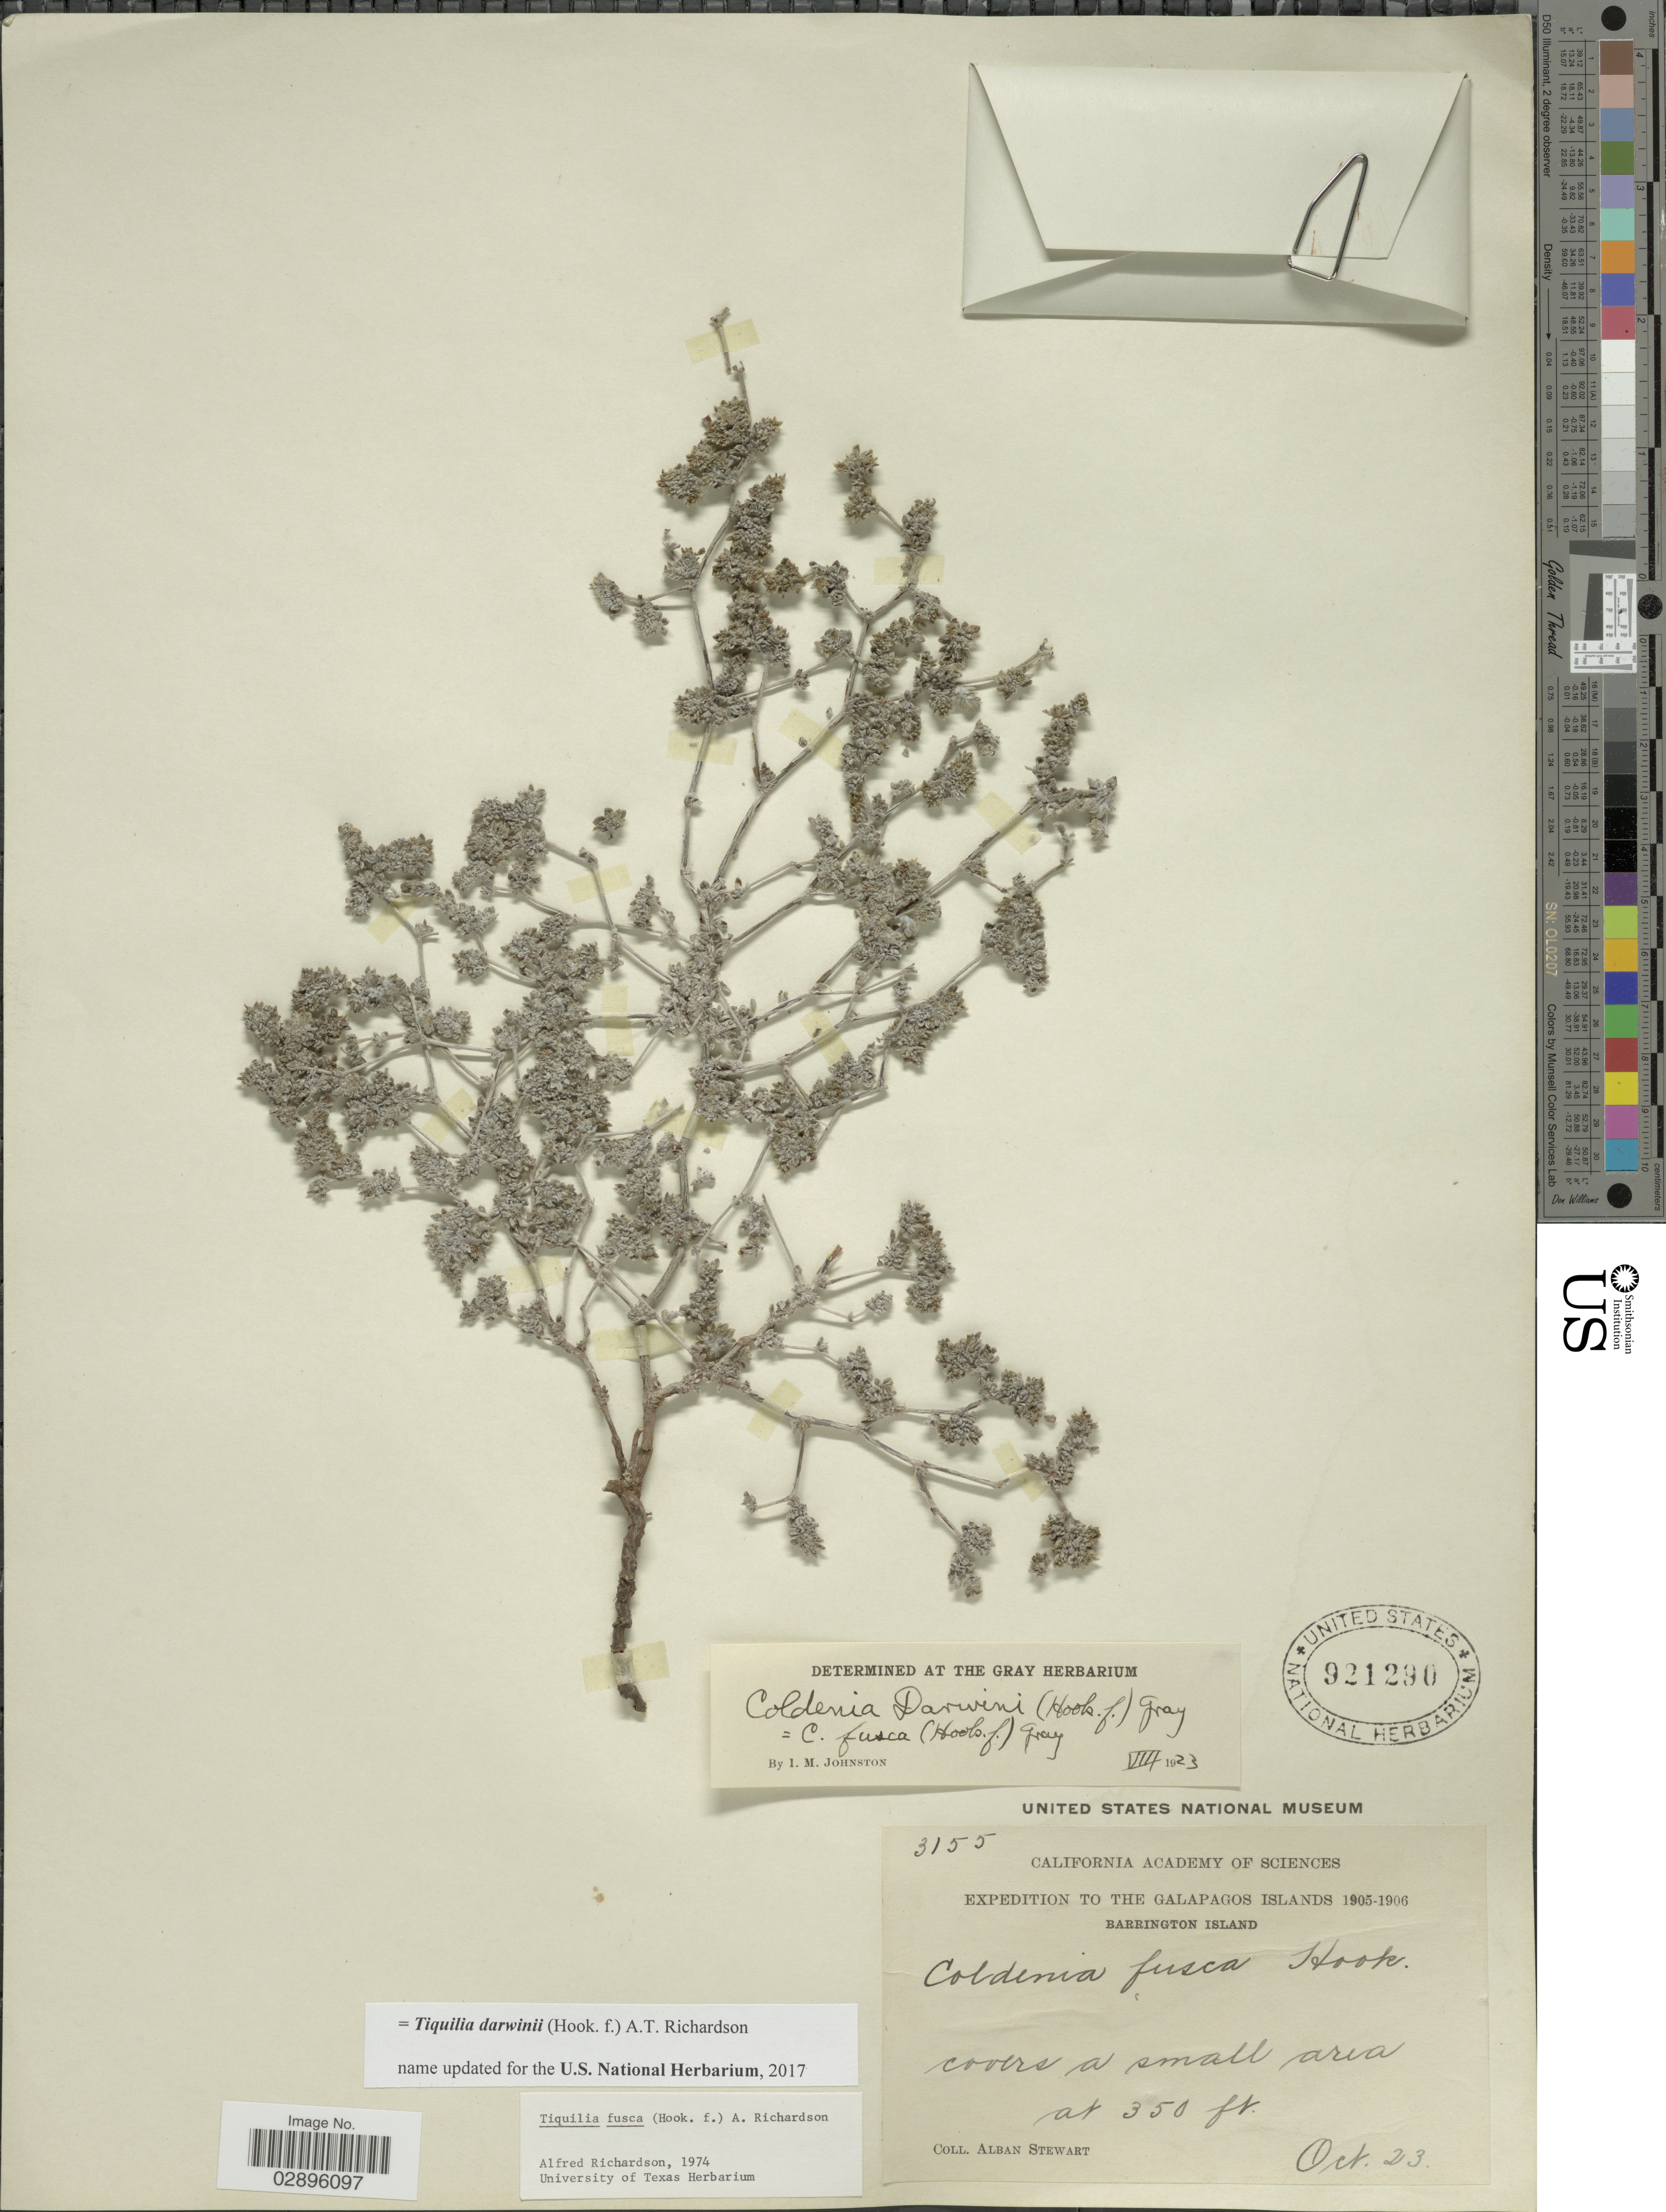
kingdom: Plantae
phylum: Tracheophyta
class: Magnoliopsida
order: Boraginales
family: Ehretiaceae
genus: Tiquilia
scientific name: Tiquilia darwinii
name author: (Hook. f.) A.T. Richardson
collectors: A. Stewart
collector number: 3155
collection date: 1905-10-23/1906-10-23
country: Ecuador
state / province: Colón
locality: The Galapagos Islands. Barrington Island.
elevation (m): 107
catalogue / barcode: US 921290